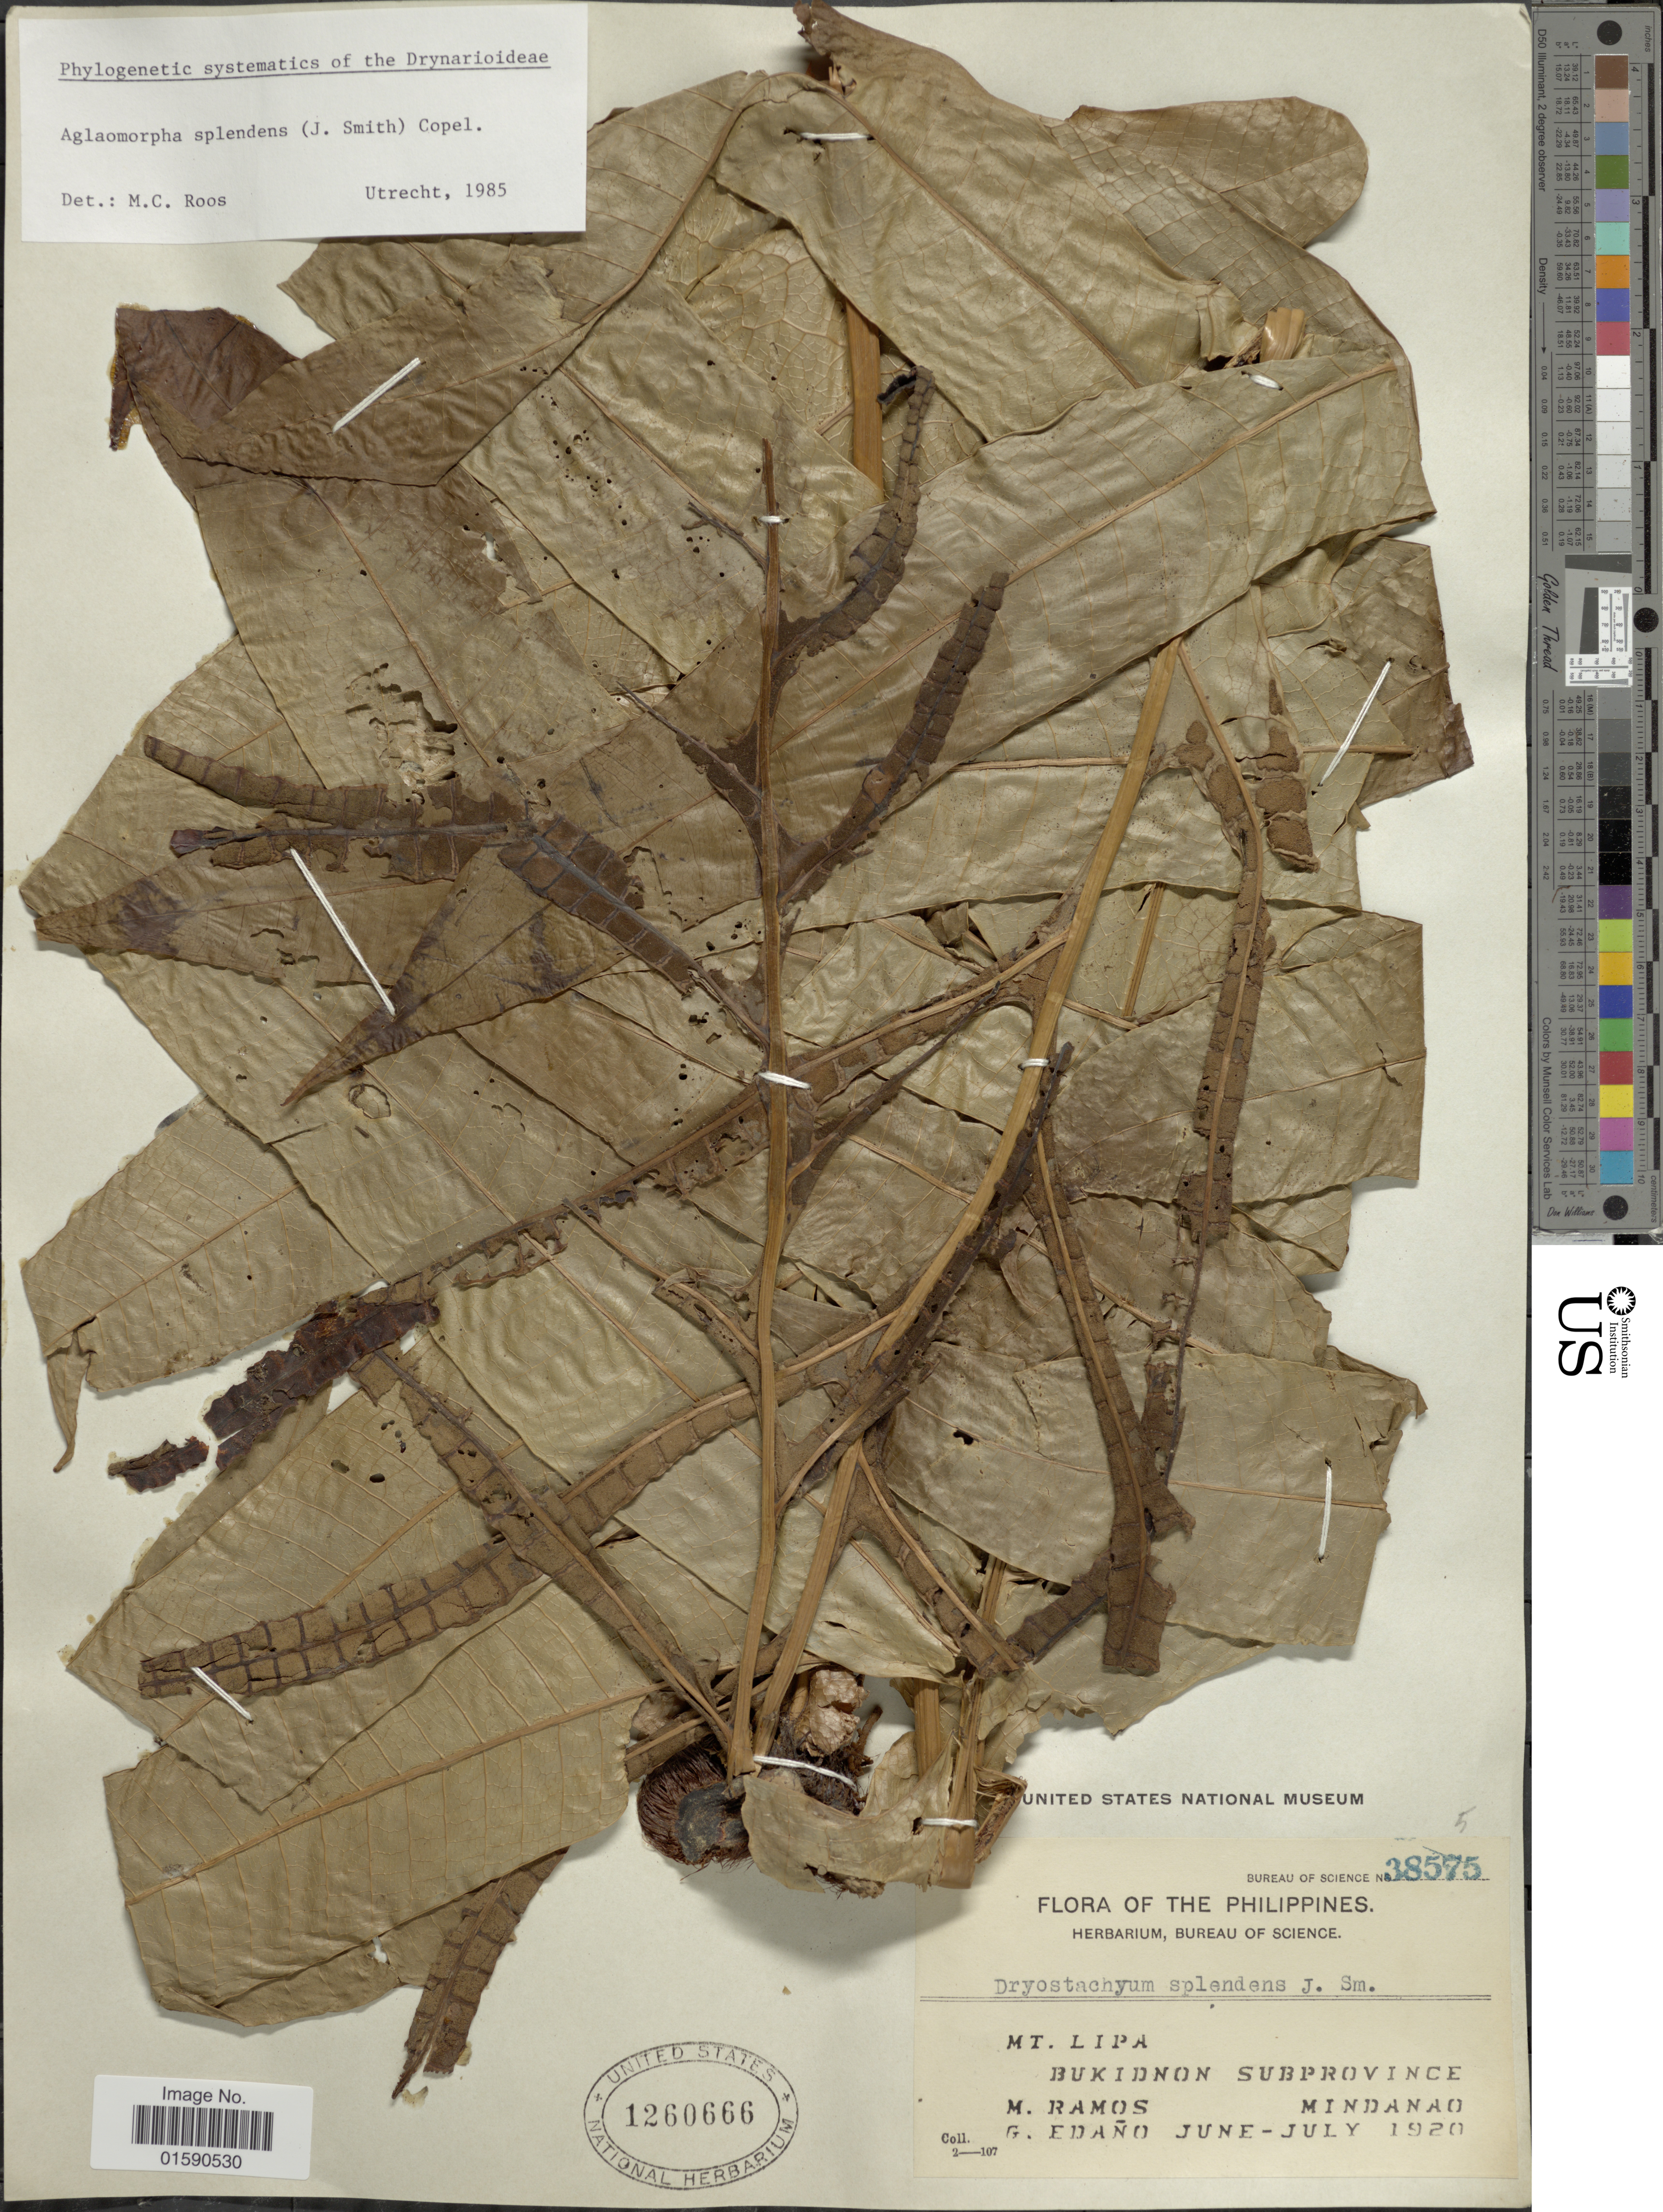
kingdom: Plantae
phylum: Tracheophyta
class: Polypodiopsida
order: Polypodiales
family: Polypodiaceae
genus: Aglaomorpha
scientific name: Aglaomorpha splendens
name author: (J. Sm.) Copel.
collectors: M. Ramos & G. Edaño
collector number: Bureau of Science 38575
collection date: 1920-06/1920-07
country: Philippines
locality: Mt. LIpa, Bukidnon Subprovince, Mindanao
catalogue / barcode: US 1260666